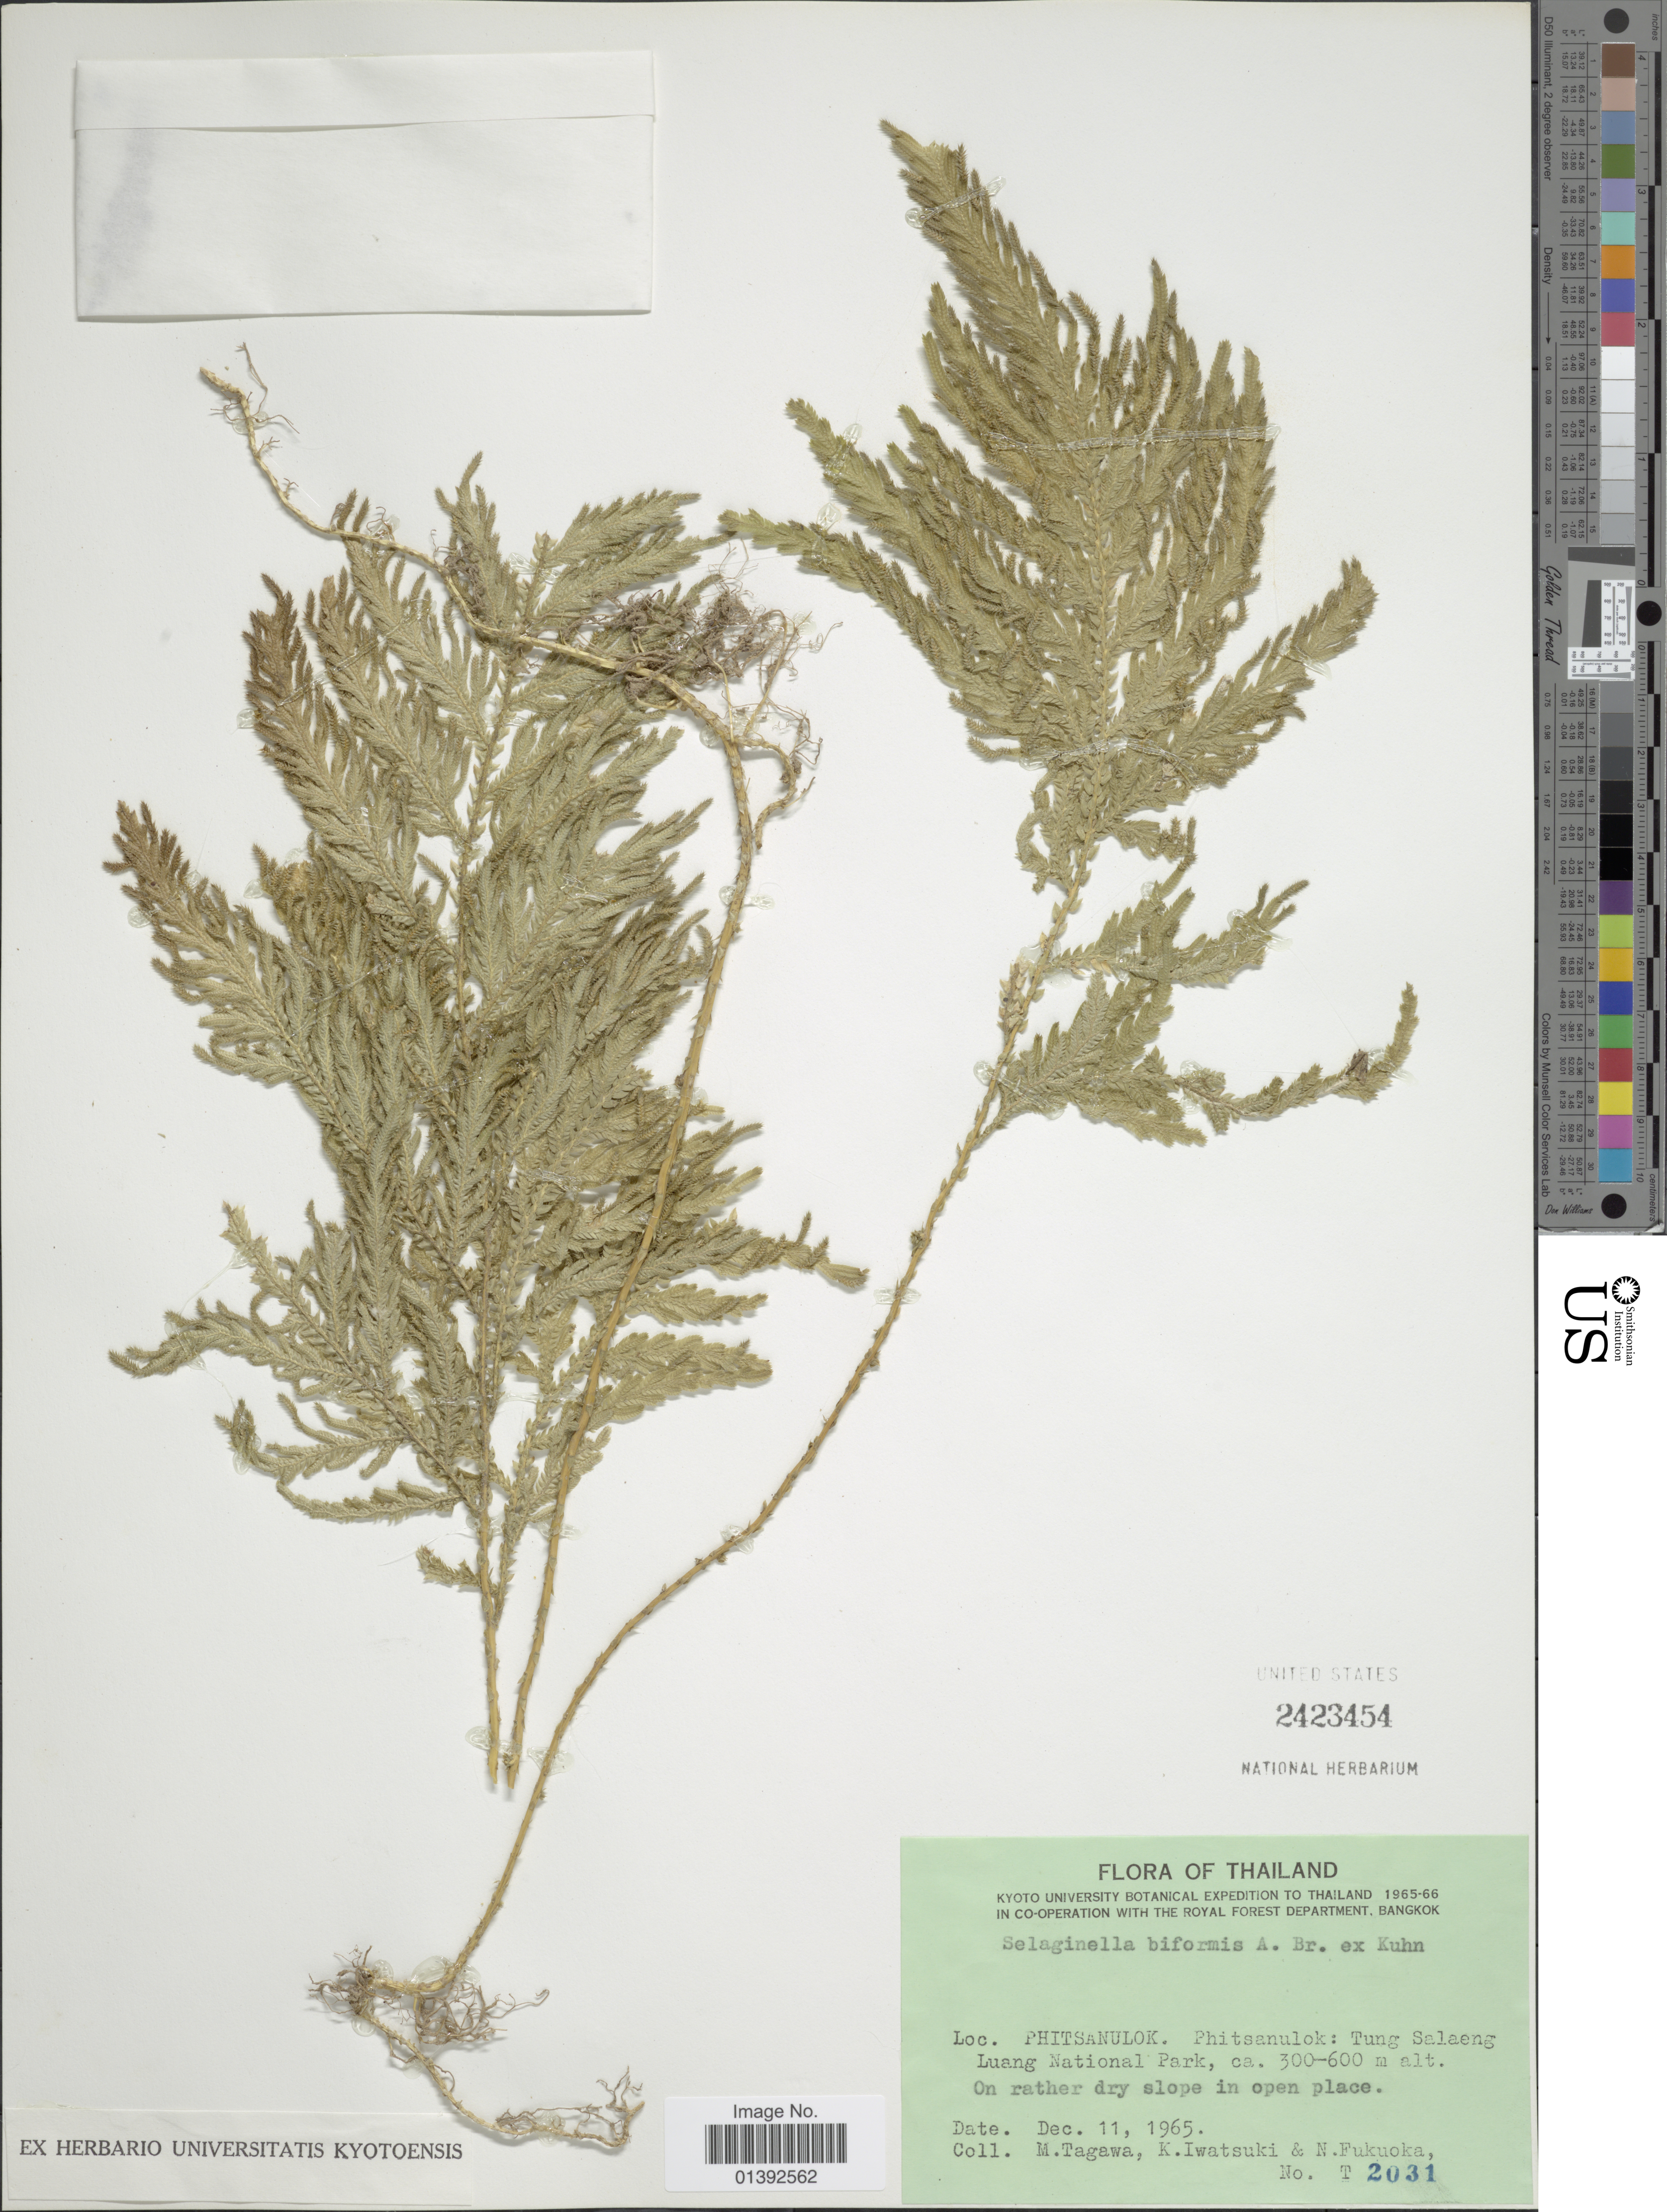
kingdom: Plantae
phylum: Tracheophyta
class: Lycopodiopsida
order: Selaginellales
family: Selaginellaceae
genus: Selaginella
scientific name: Selaginella biformis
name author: A. Braun ex Kuhn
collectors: M. Tagawa, K. Iwatsuki & N. Fukuoka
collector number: T 2031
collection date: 1965-12-11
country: Thailand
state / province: Phitsanulok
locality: Tung Salaeng Luang National Park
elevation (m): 300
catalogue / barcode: US 2423454